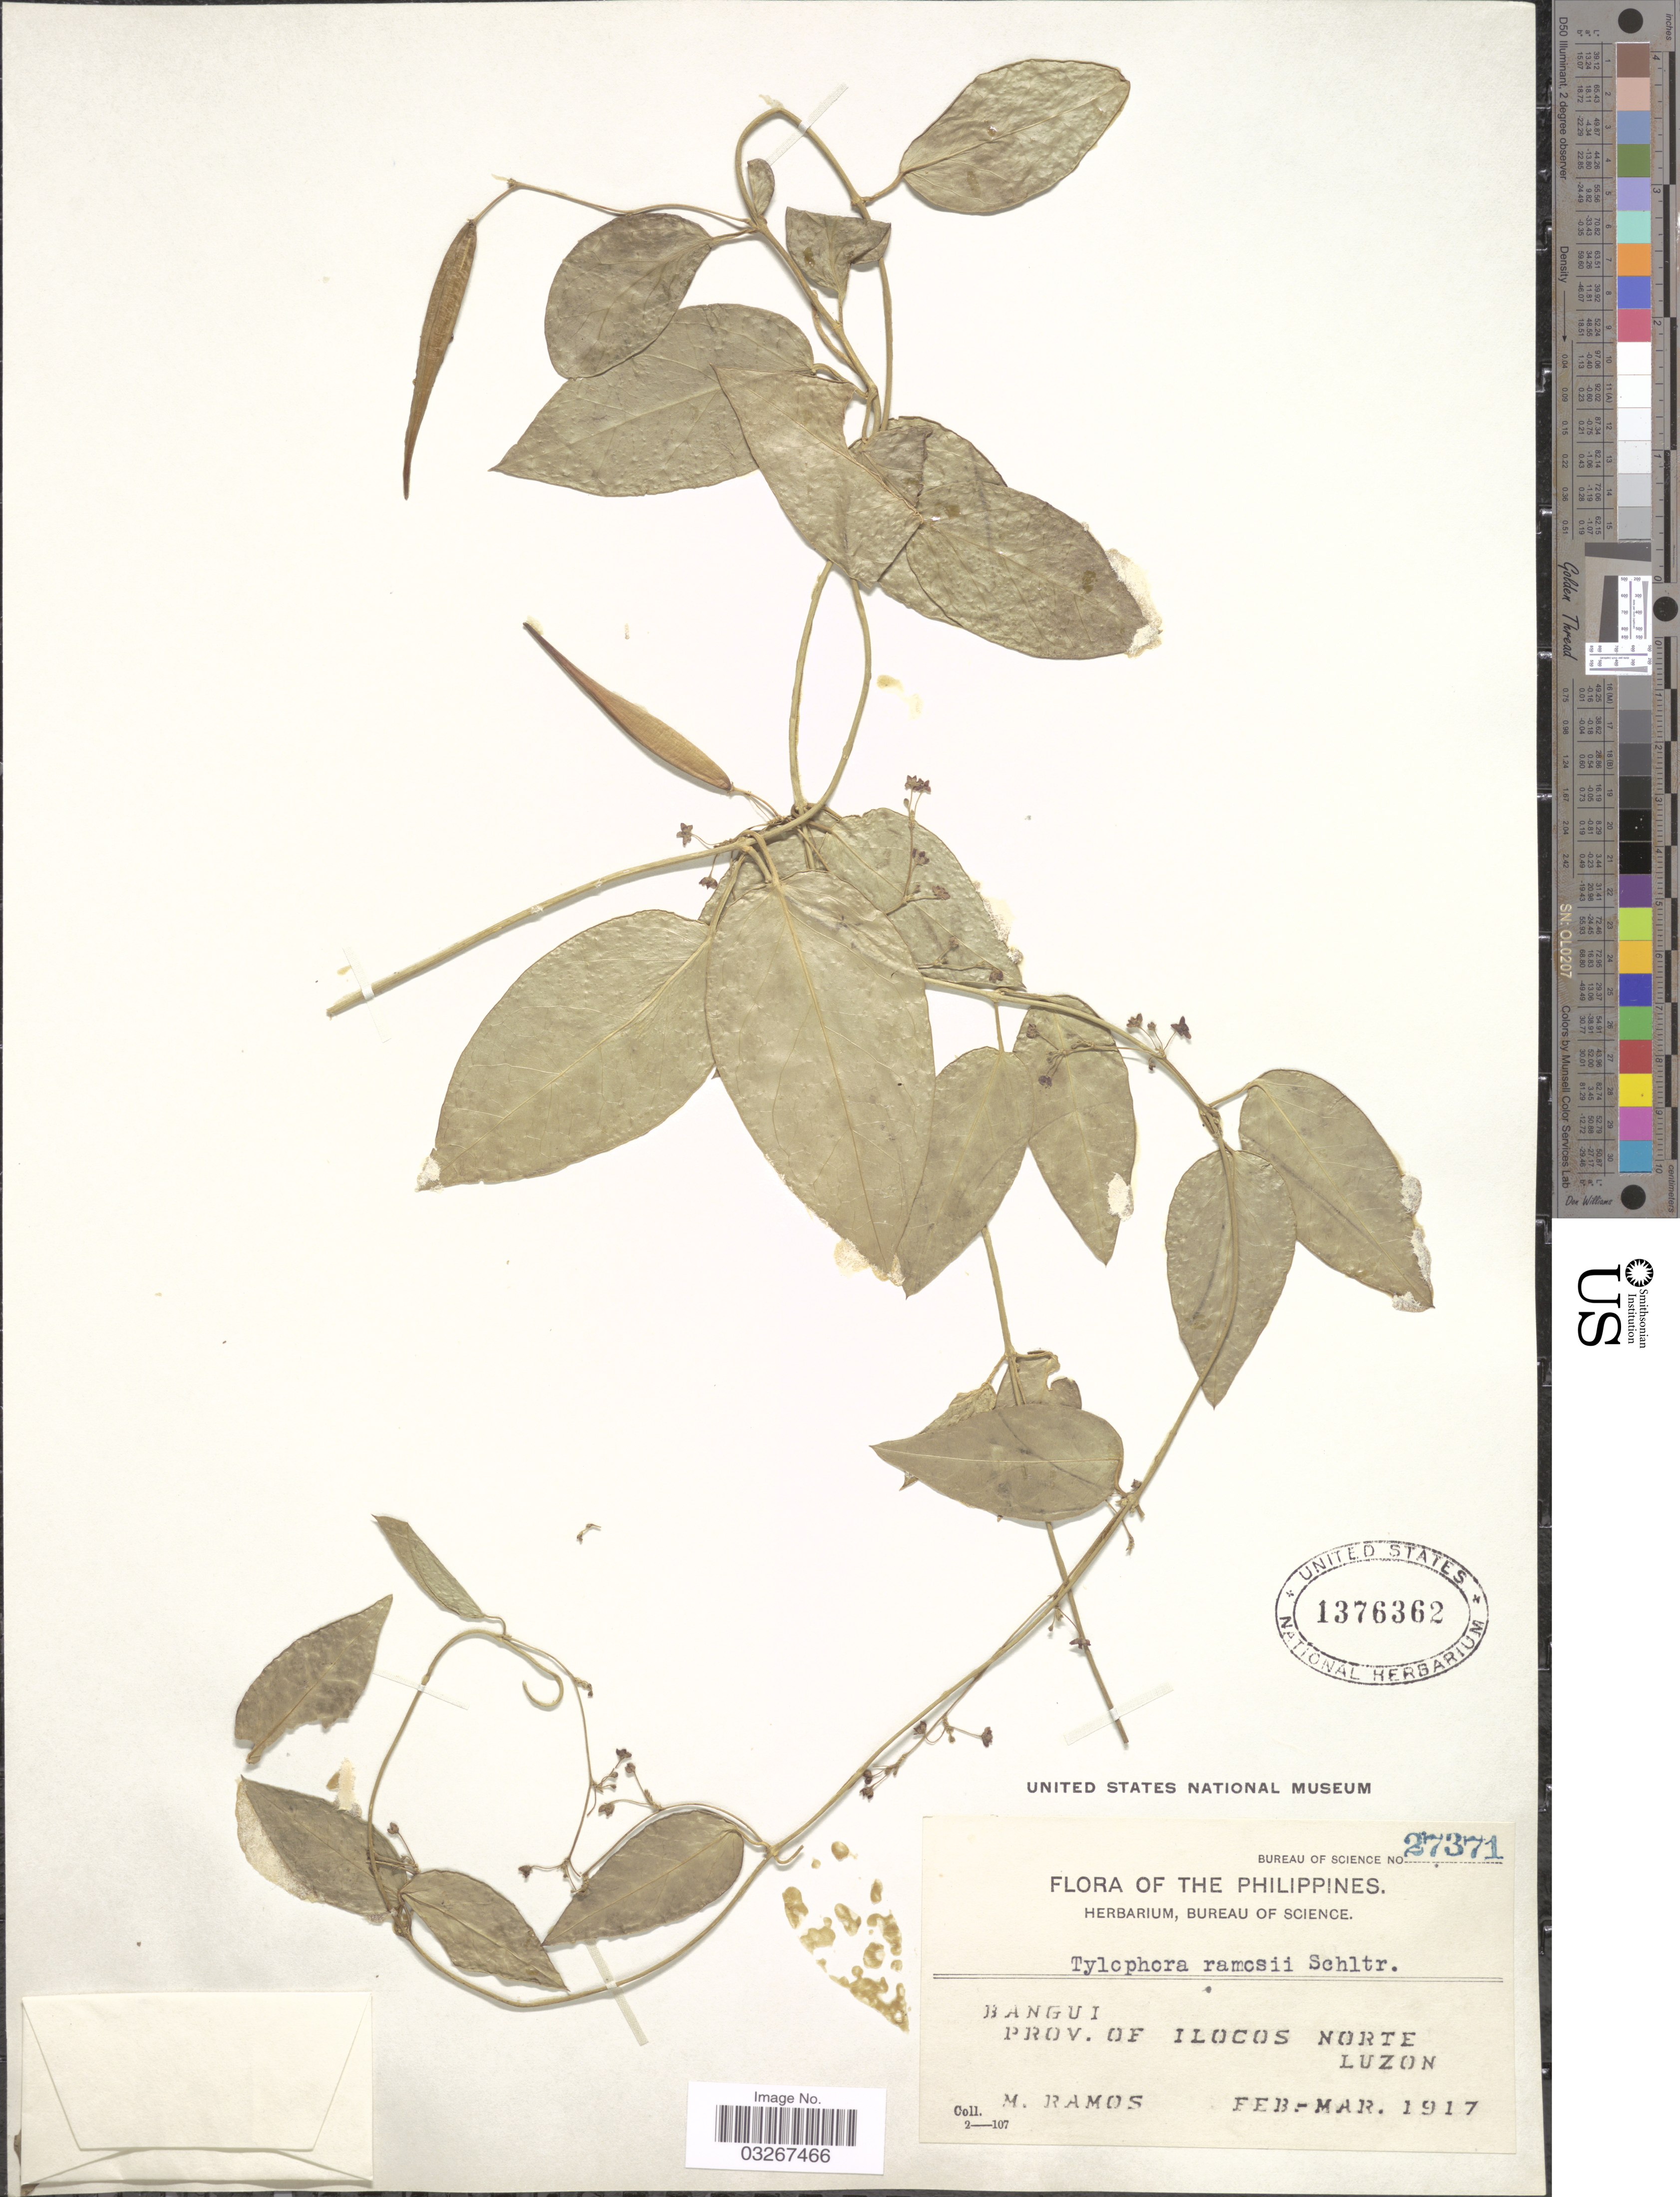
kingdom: Plantae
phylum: Tracheophyta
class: Magnoliopsida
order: Gentianales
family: Apocynaceae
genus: Tylophora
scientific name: Tylophora ramosii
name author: Schltr.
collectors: M. Ramos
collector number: Bureau of Science 27371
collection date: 1917-02/1917-03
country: Philippines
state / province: Ilocos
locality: Bangui, Prov. of Ilocos Norte, Luzon.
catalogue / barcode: US 1376362